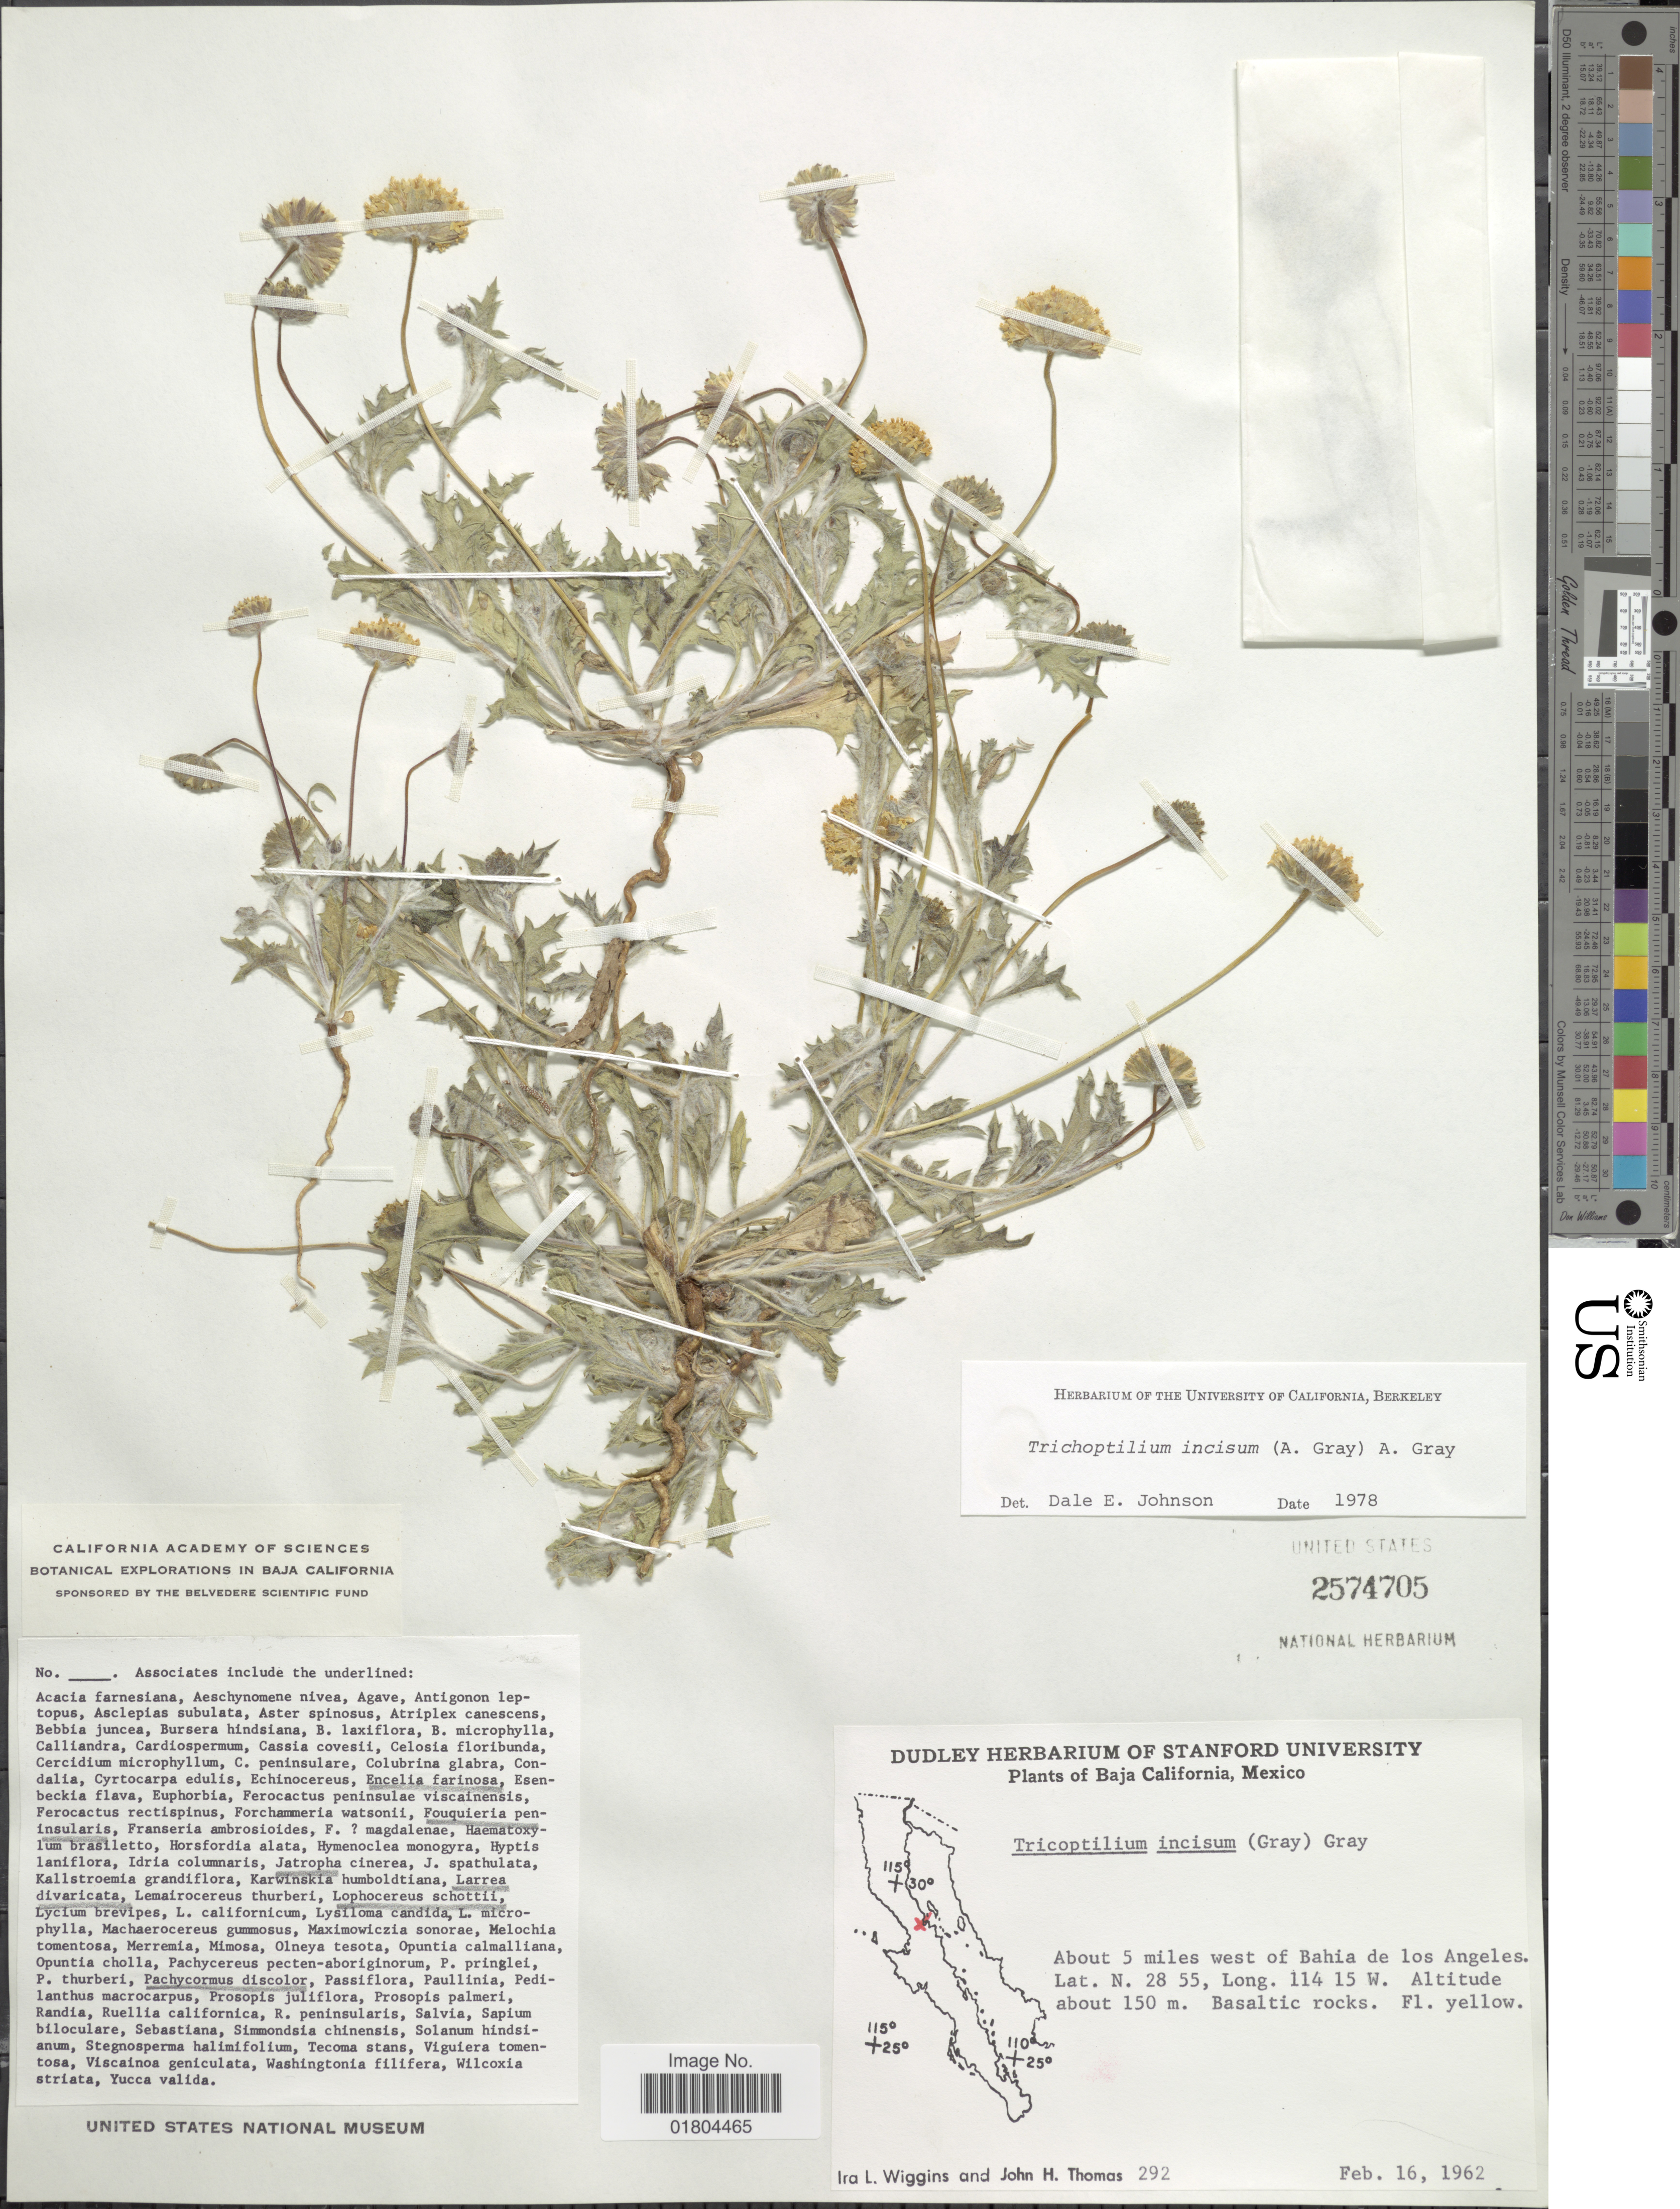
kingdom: Plantae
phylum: Tracheophyta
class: Magnoliopsida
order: Asterales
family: Asteraceae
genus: Trichoptilium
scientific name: Trichoptilium incisum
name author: (A. Gray) A. Gray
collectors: I. L. Wiggins & J. H. Thomas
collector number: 292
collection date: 1962-02-16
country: Mexico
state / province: Baja California Sur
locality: About 5 miles west of Bahia de los Angeles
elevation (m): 150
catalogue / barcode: US 2574705